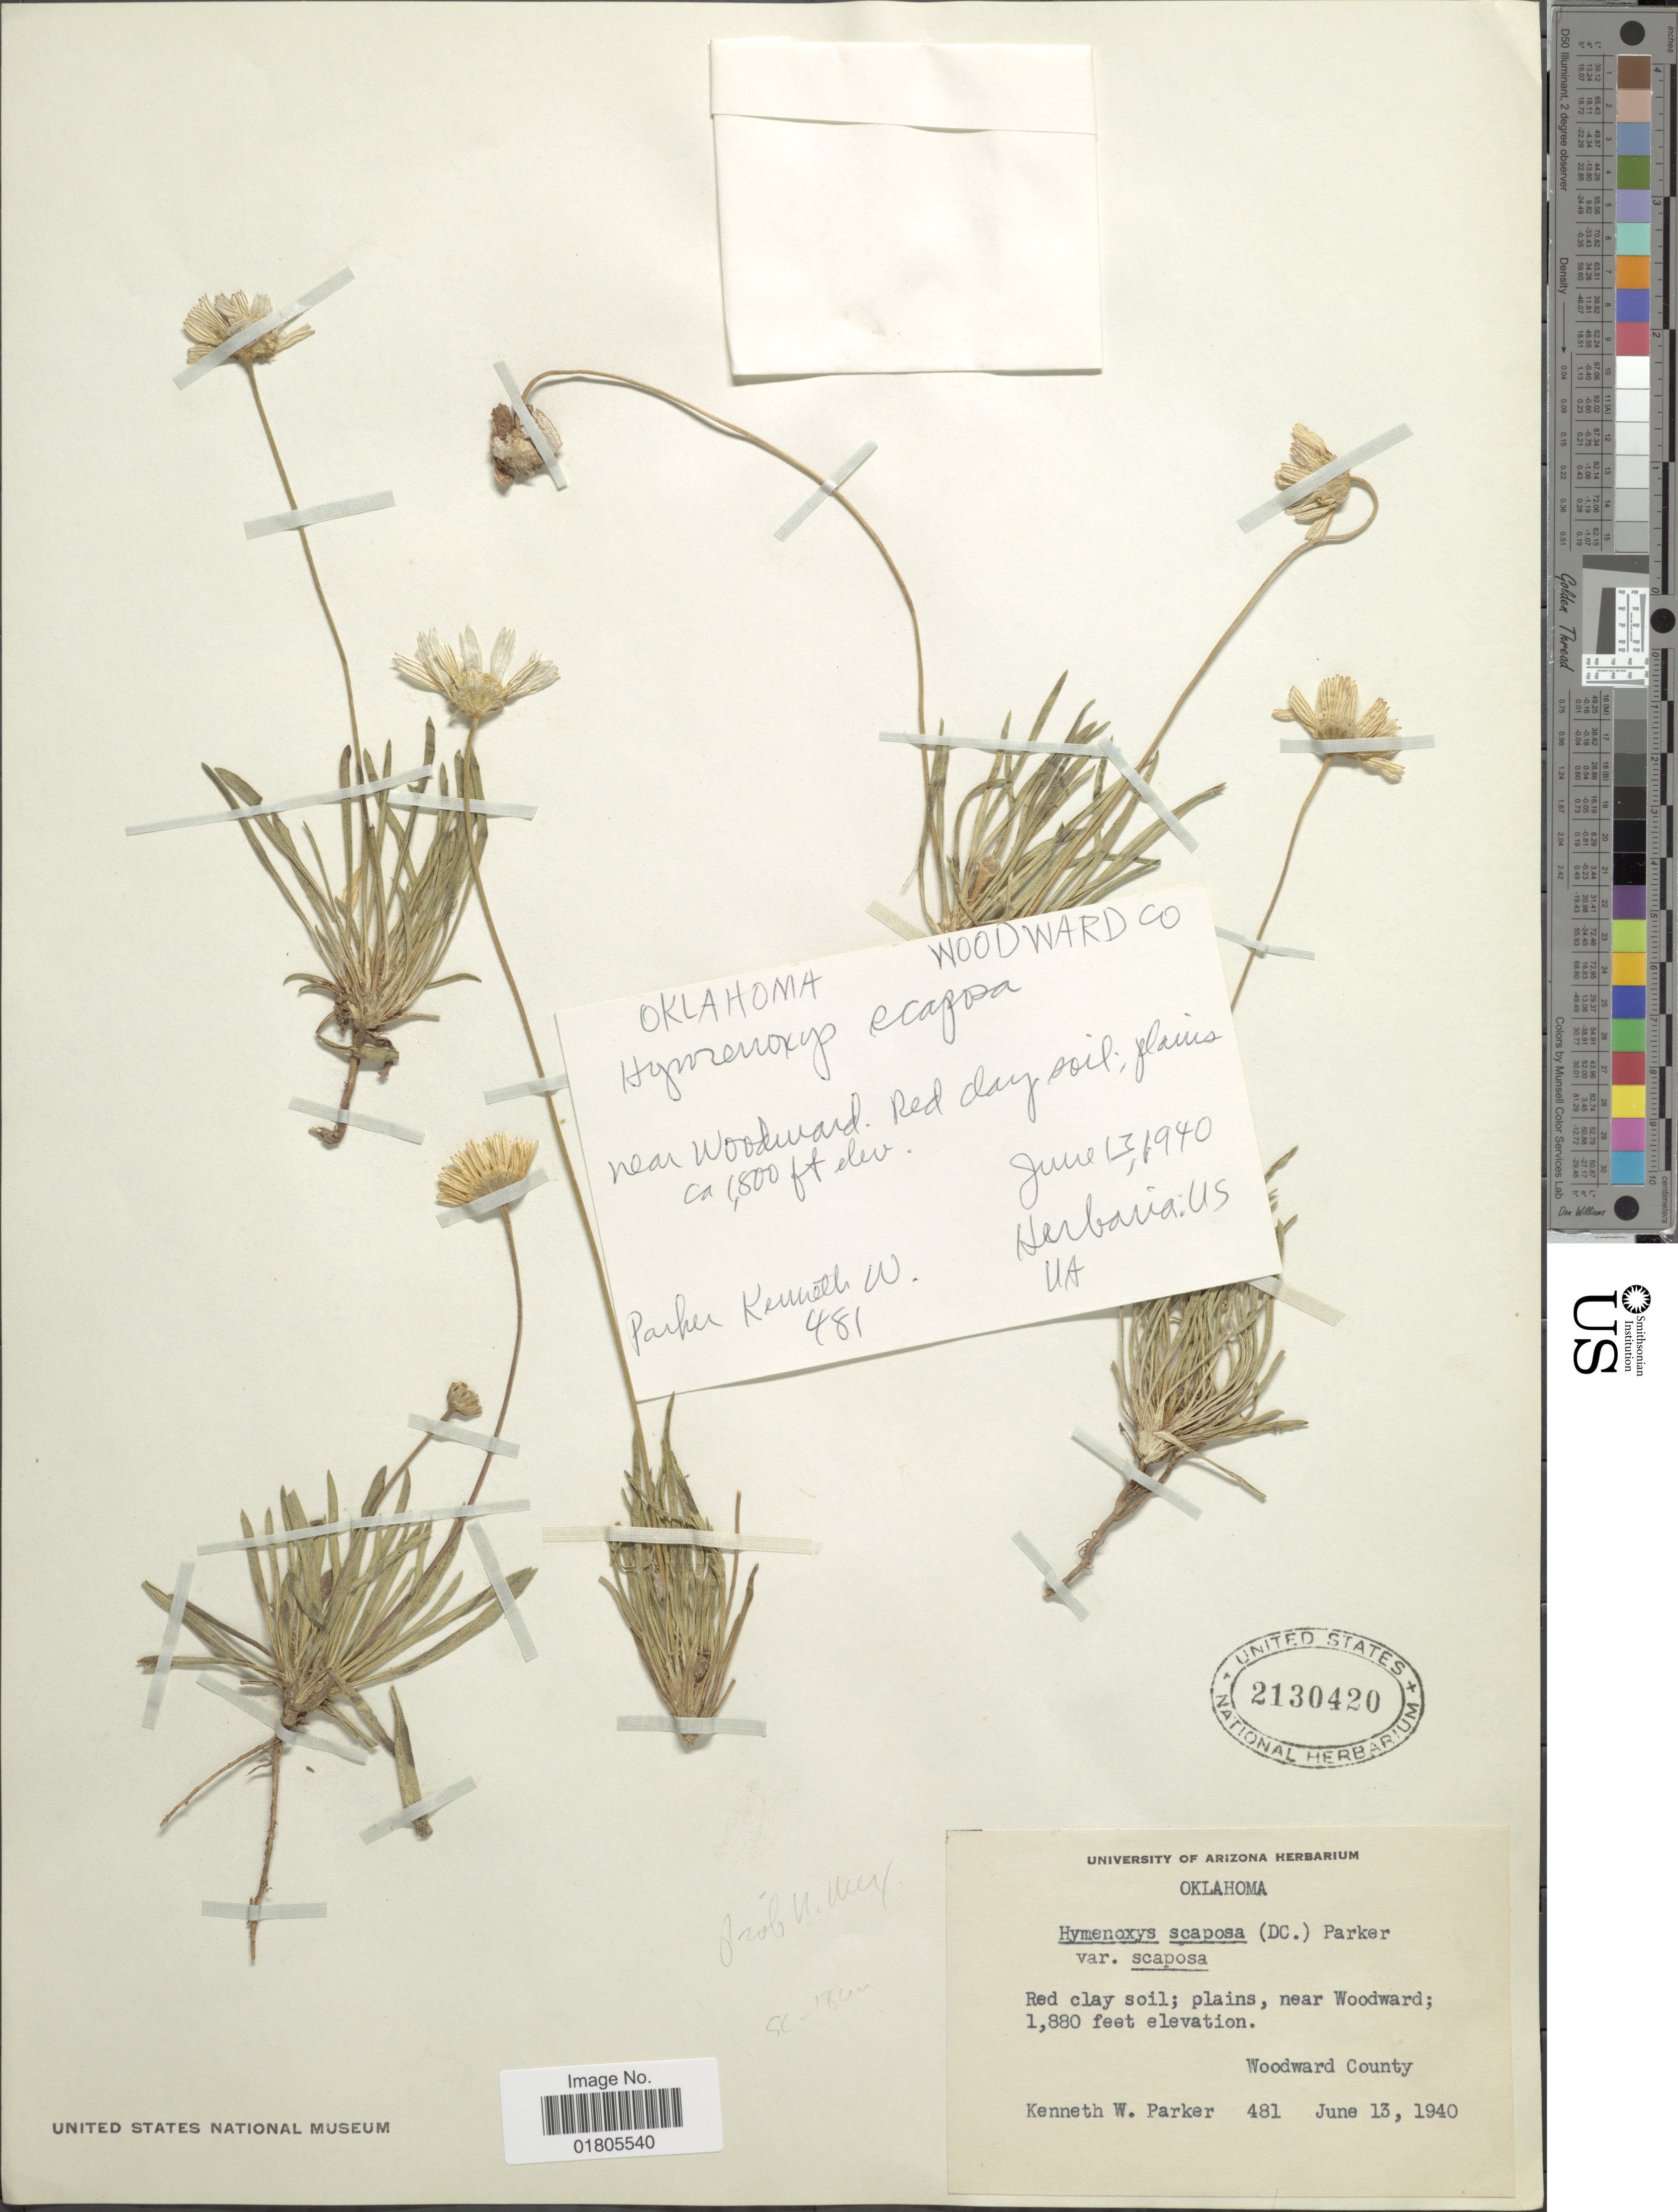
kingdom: Plantae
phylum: Tracheophyta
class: Magnoliopsida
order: Asterales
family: Asteraceae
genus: Actinea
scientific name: Actinea scaposa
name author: (DC.) Kuntze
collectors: K. Parker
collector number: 481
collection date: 1940-06-13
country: United States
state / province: Oklahoma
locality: Near Woodward, Woodward County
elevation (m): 573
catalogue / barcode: US 2130420